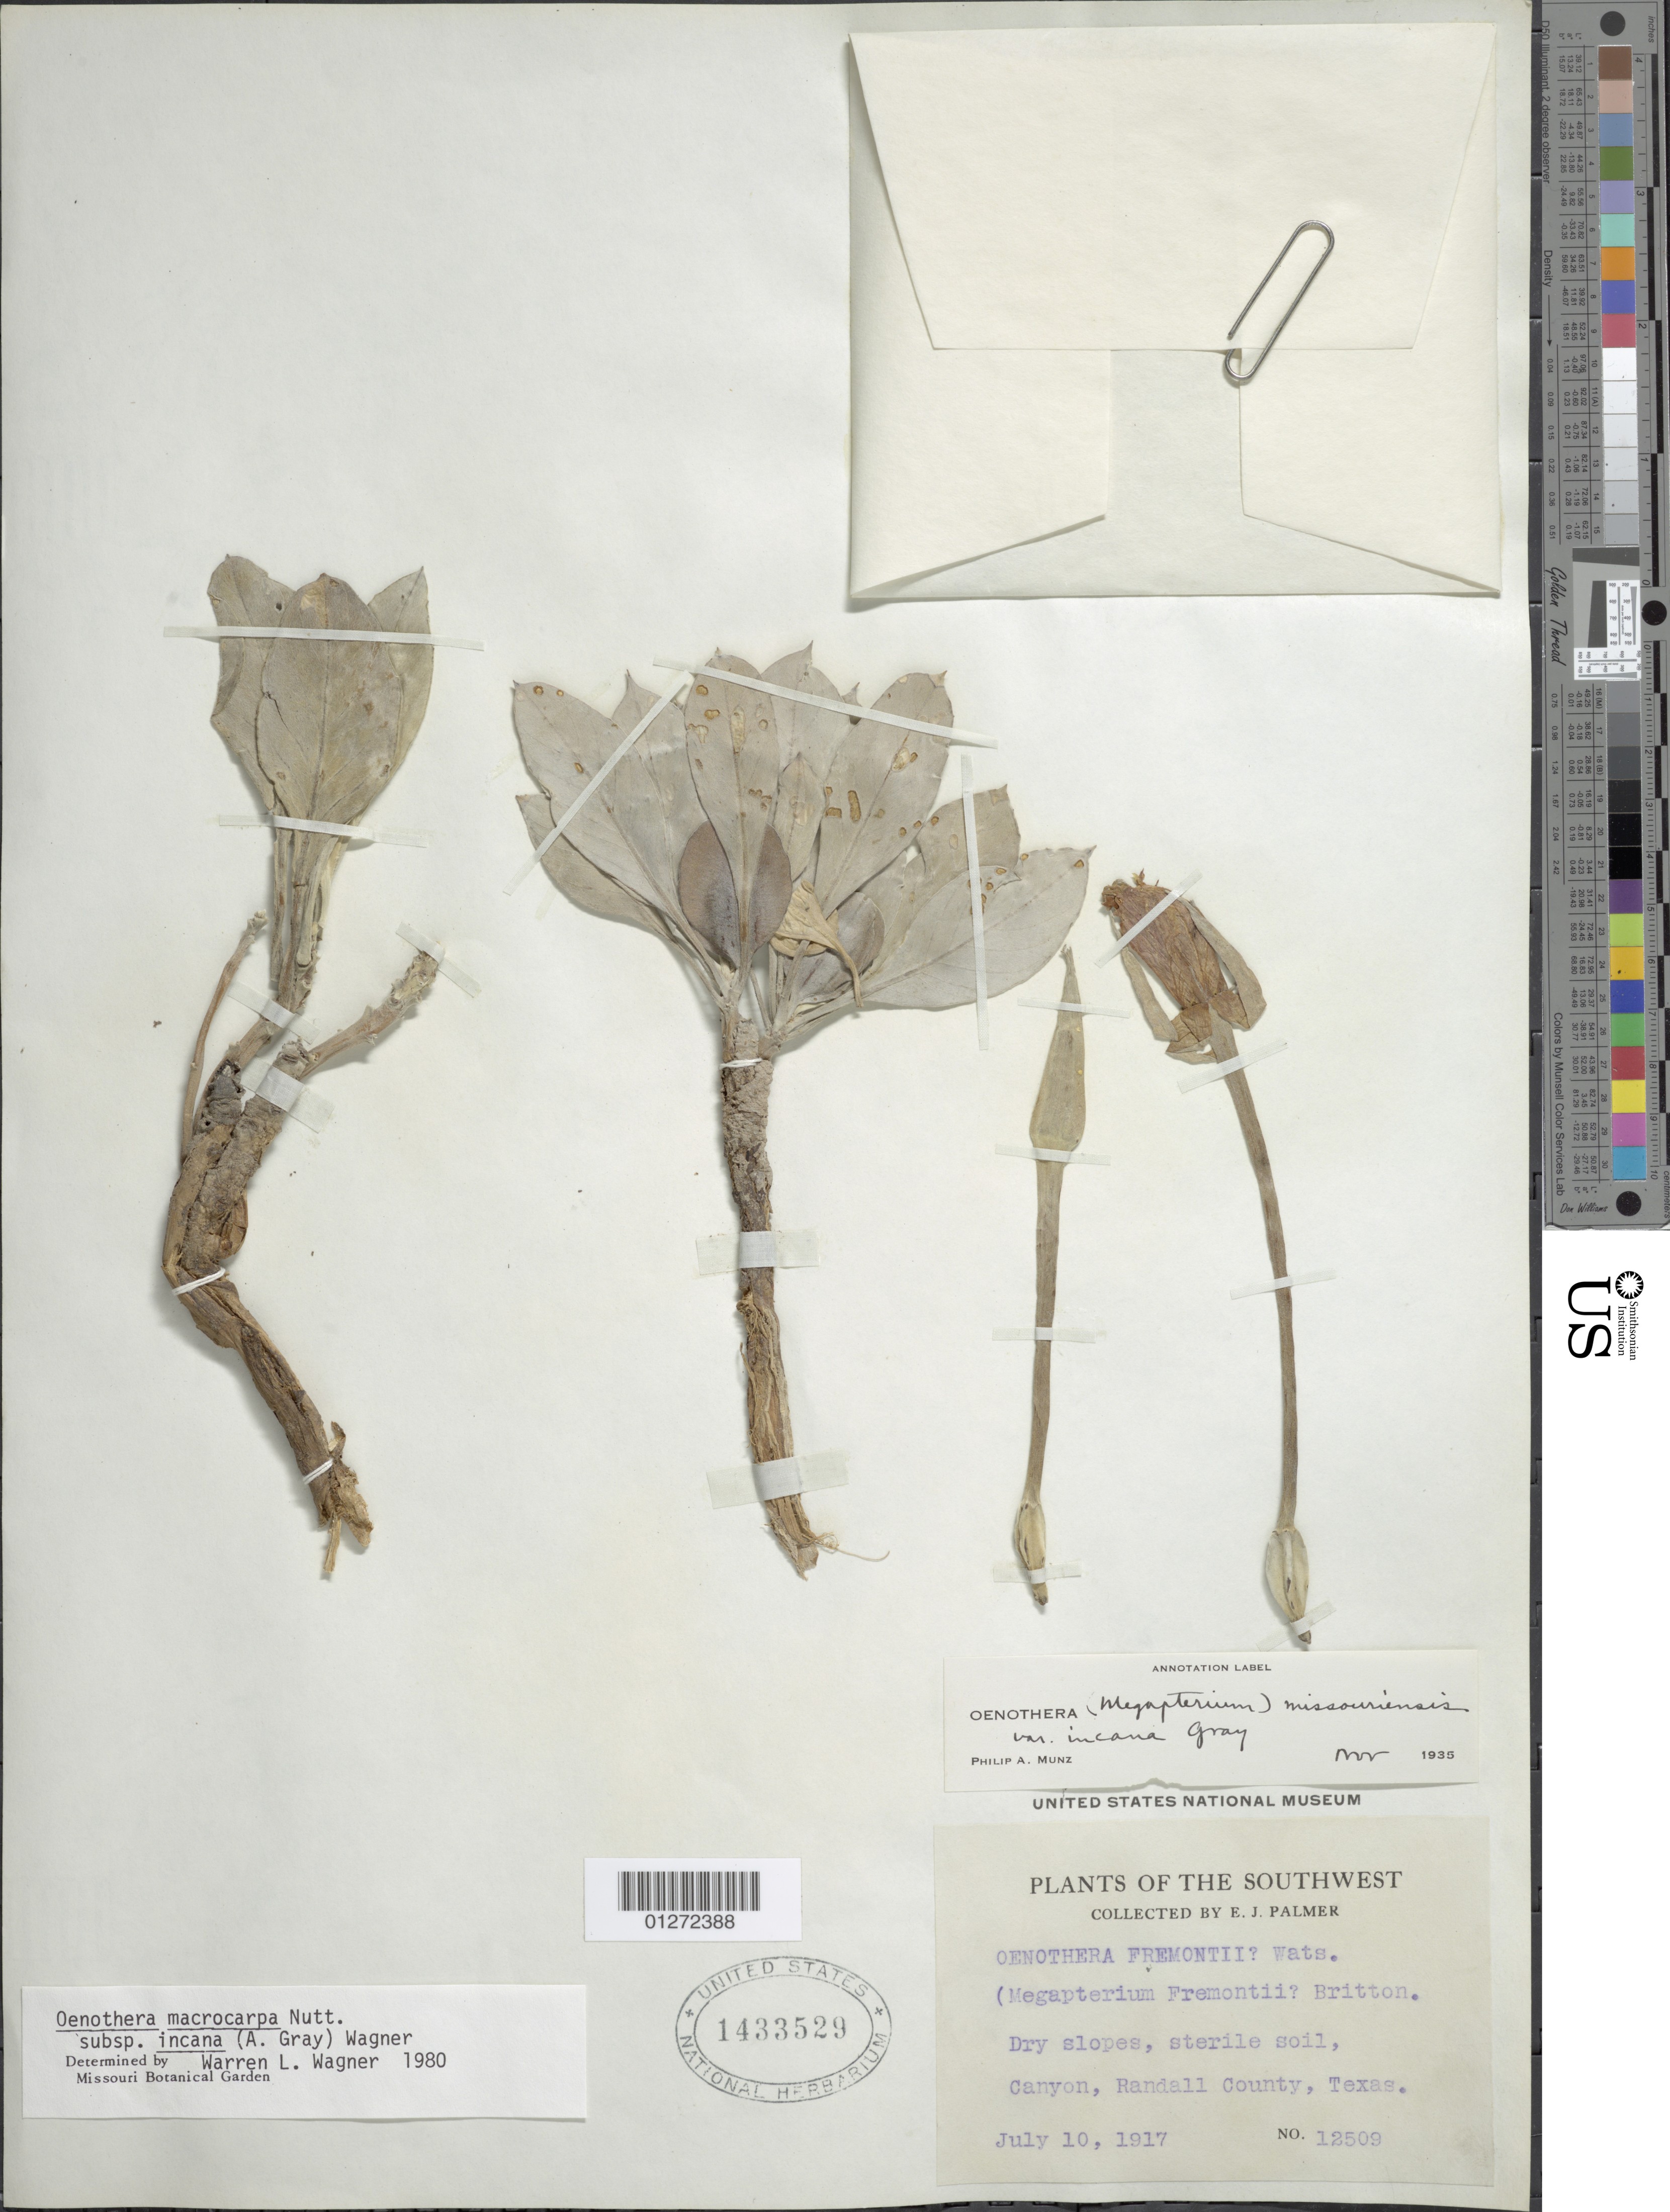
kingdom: Plantae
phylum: Tracheophyta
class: Magnoliopsida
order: Myrtales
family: Onagraceae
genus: Oenothera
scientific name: Oenothera macrocarpa subsp. incana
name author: (A. Gray) W.L. Wagner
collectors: E. J. Palmer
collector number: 12509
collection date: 1917-07-10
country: United States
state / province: Texas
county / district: Randall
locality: Canyon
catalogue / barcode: US 1433529